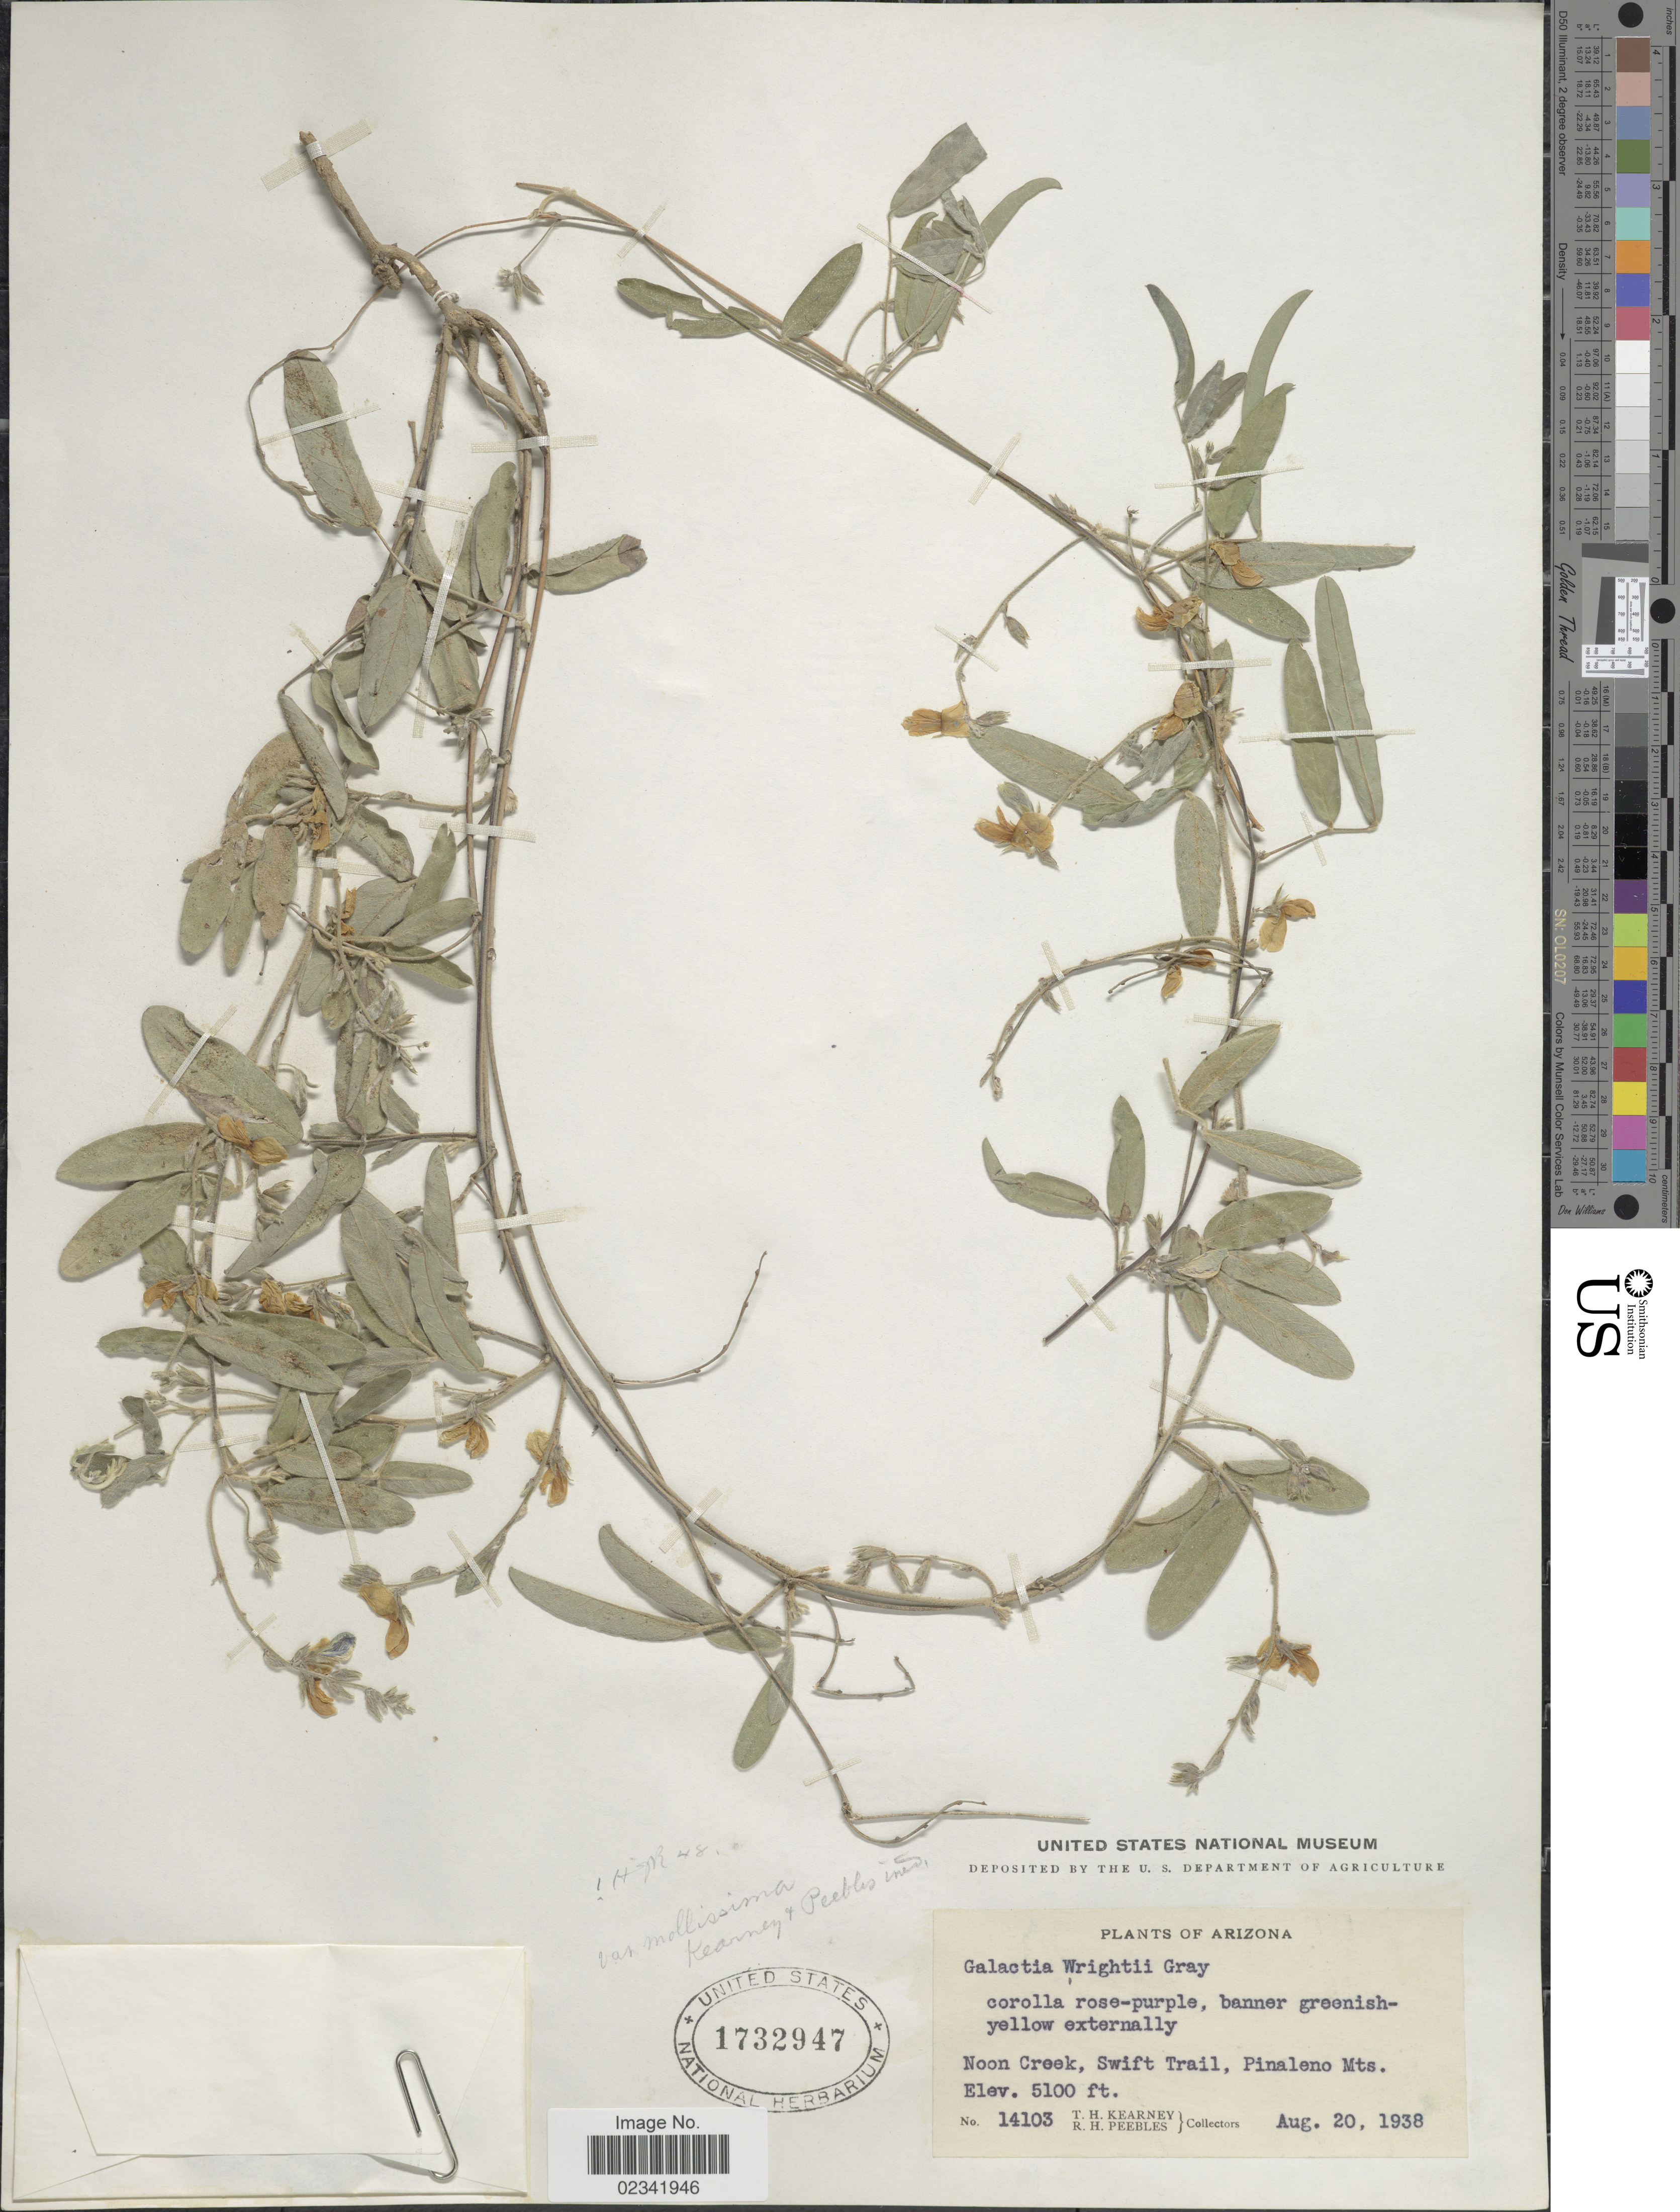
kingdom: Plantae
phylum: Tracheophyta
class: Magnoliopsida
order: Fabales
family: Fabaceae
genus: Galactia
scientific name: Galactia wrightii var. mollissima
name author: Kearney & Peebles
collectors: T. H. Kearney & R. H. Peebles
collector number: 14103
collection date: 1938-08-20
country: United States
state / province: Arizona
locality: Noon Creek, Swift Trail, Pinaleno Mts.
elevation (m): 1554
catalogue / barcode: US 1732947